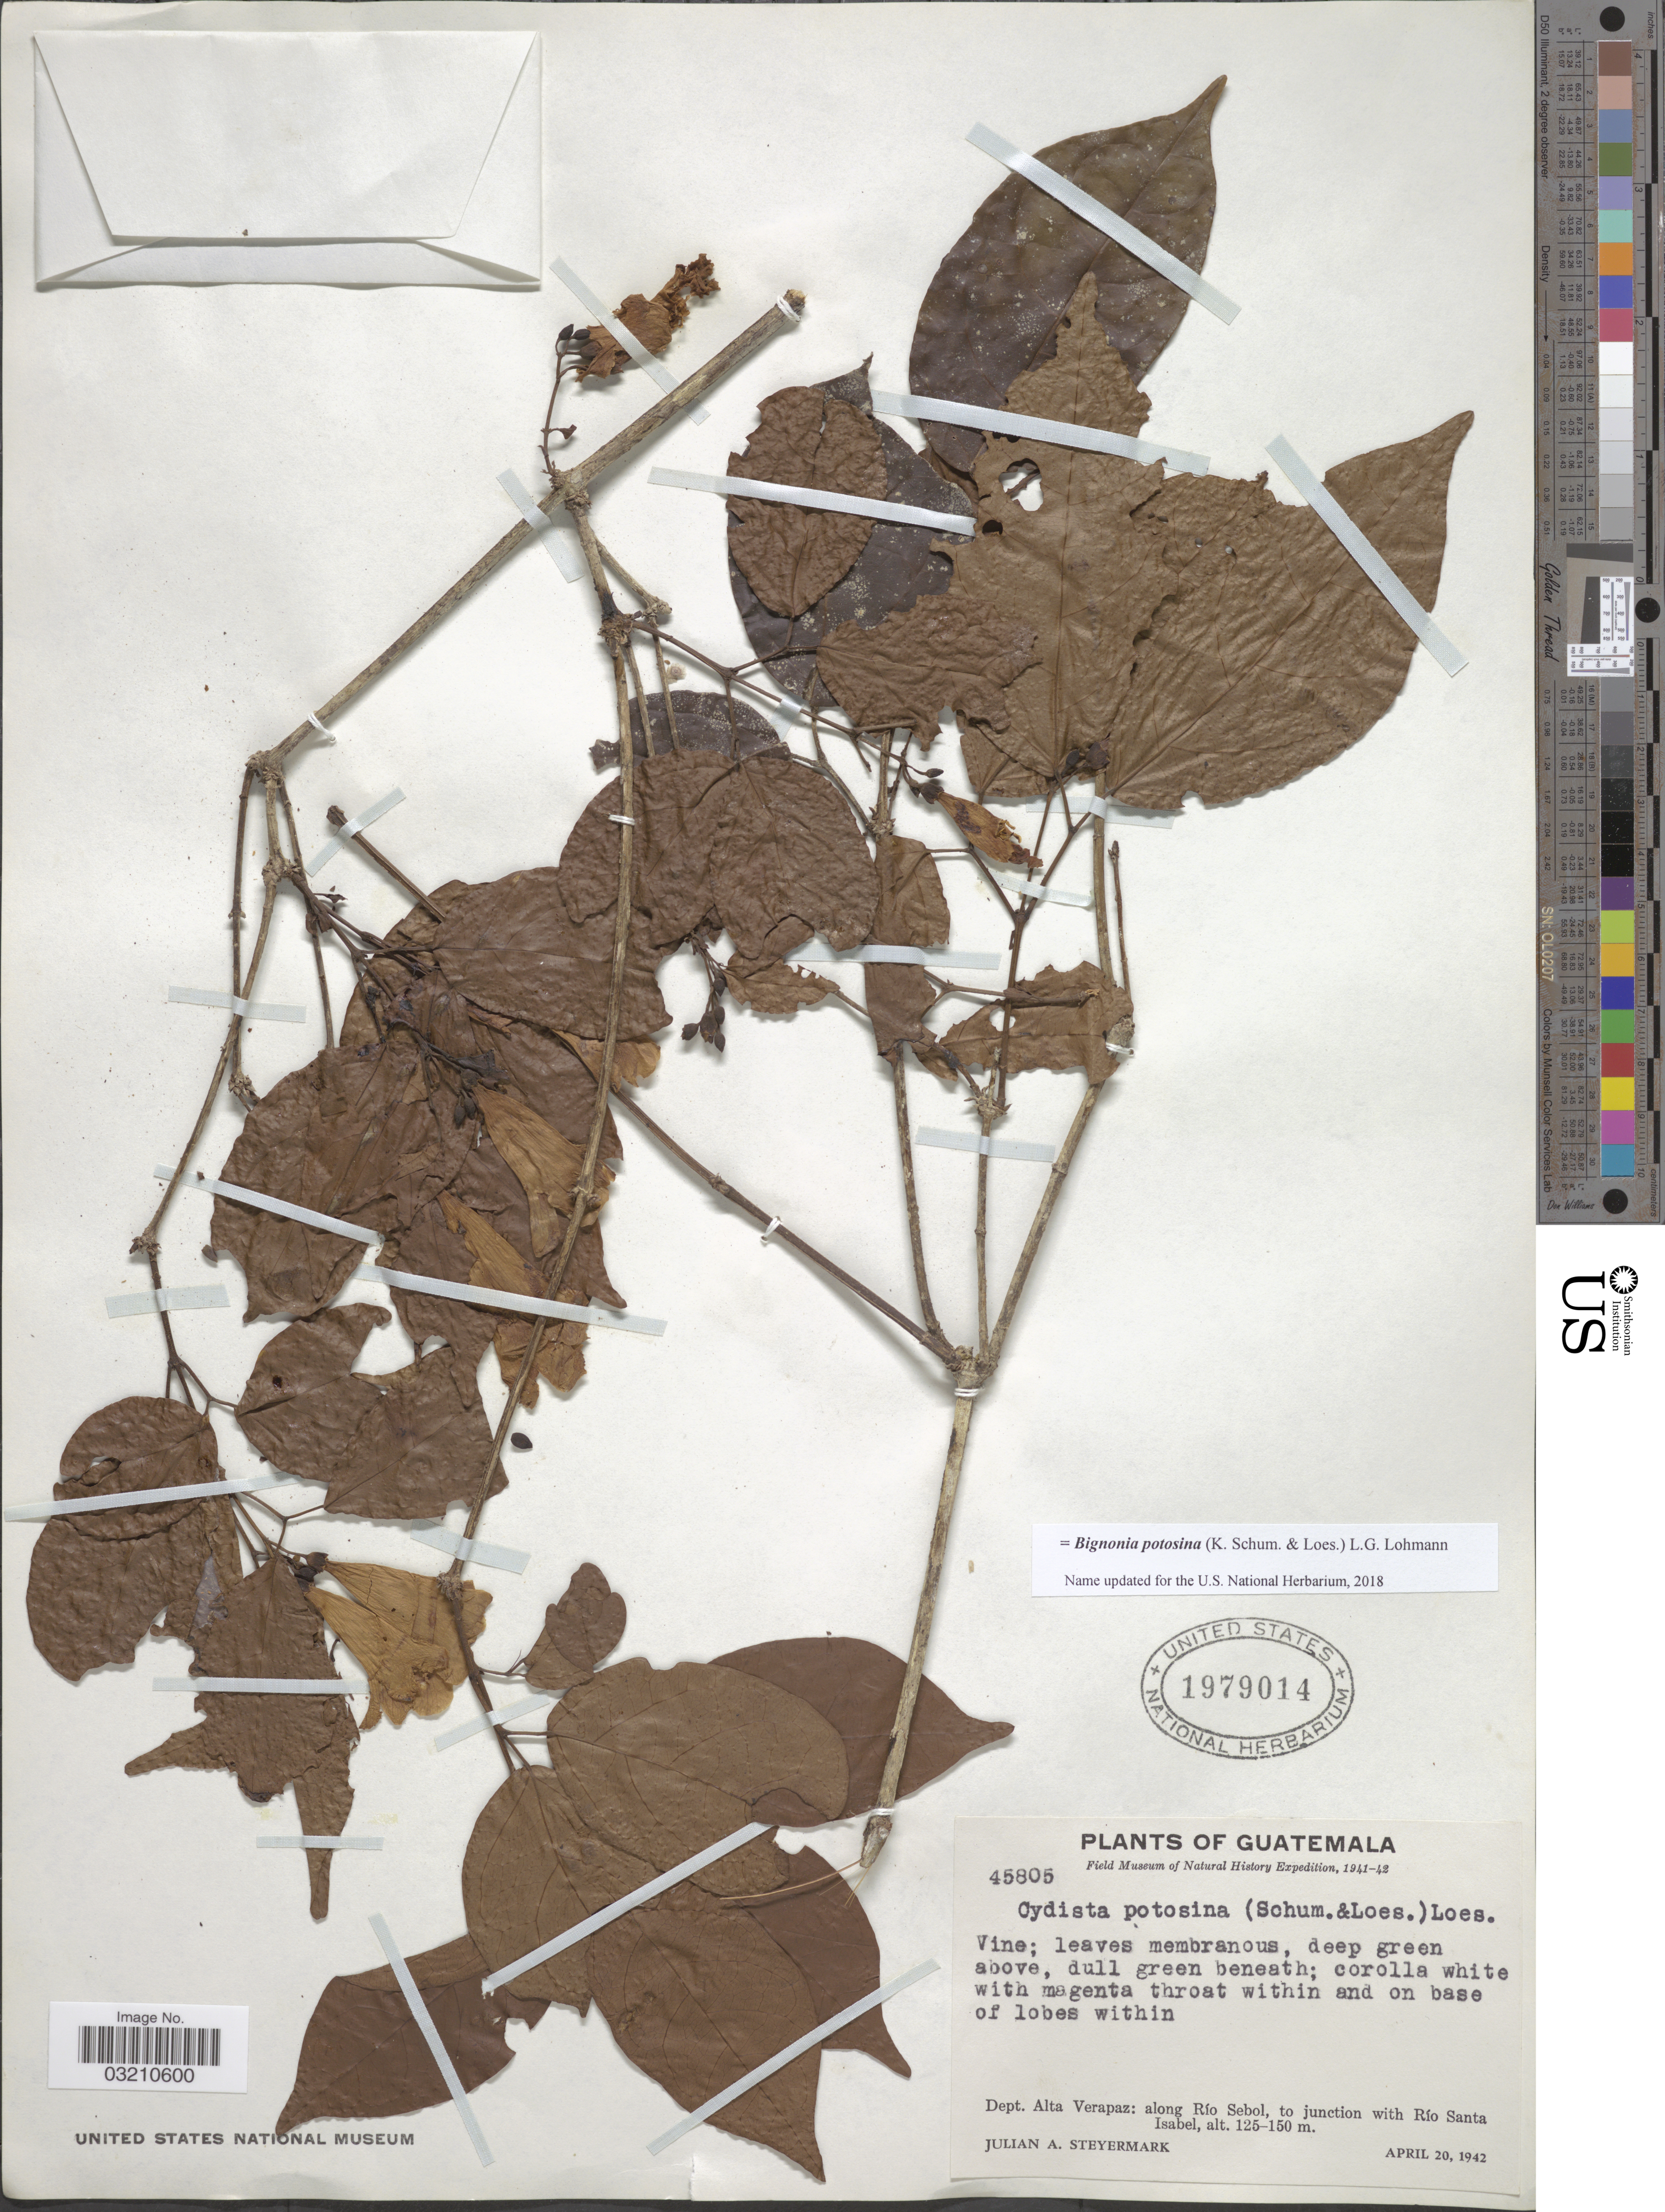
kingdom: Plantae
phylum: Tracheophyta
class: Magnoliopsida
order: Lamiales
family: Bignoniaceae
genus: Bignonia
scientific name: Bignonia potosina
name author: (K. Schum. & Loes.) L.G. Lohmann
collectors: J. Steyermark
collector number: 45805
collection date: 1942-04-20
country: Guatemala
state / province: Alta Verapaz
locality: Dept. Alta Verapaz: along Río Sebol, to junction with Río Santa Isabel.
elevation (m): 125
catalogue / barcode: US 1979014